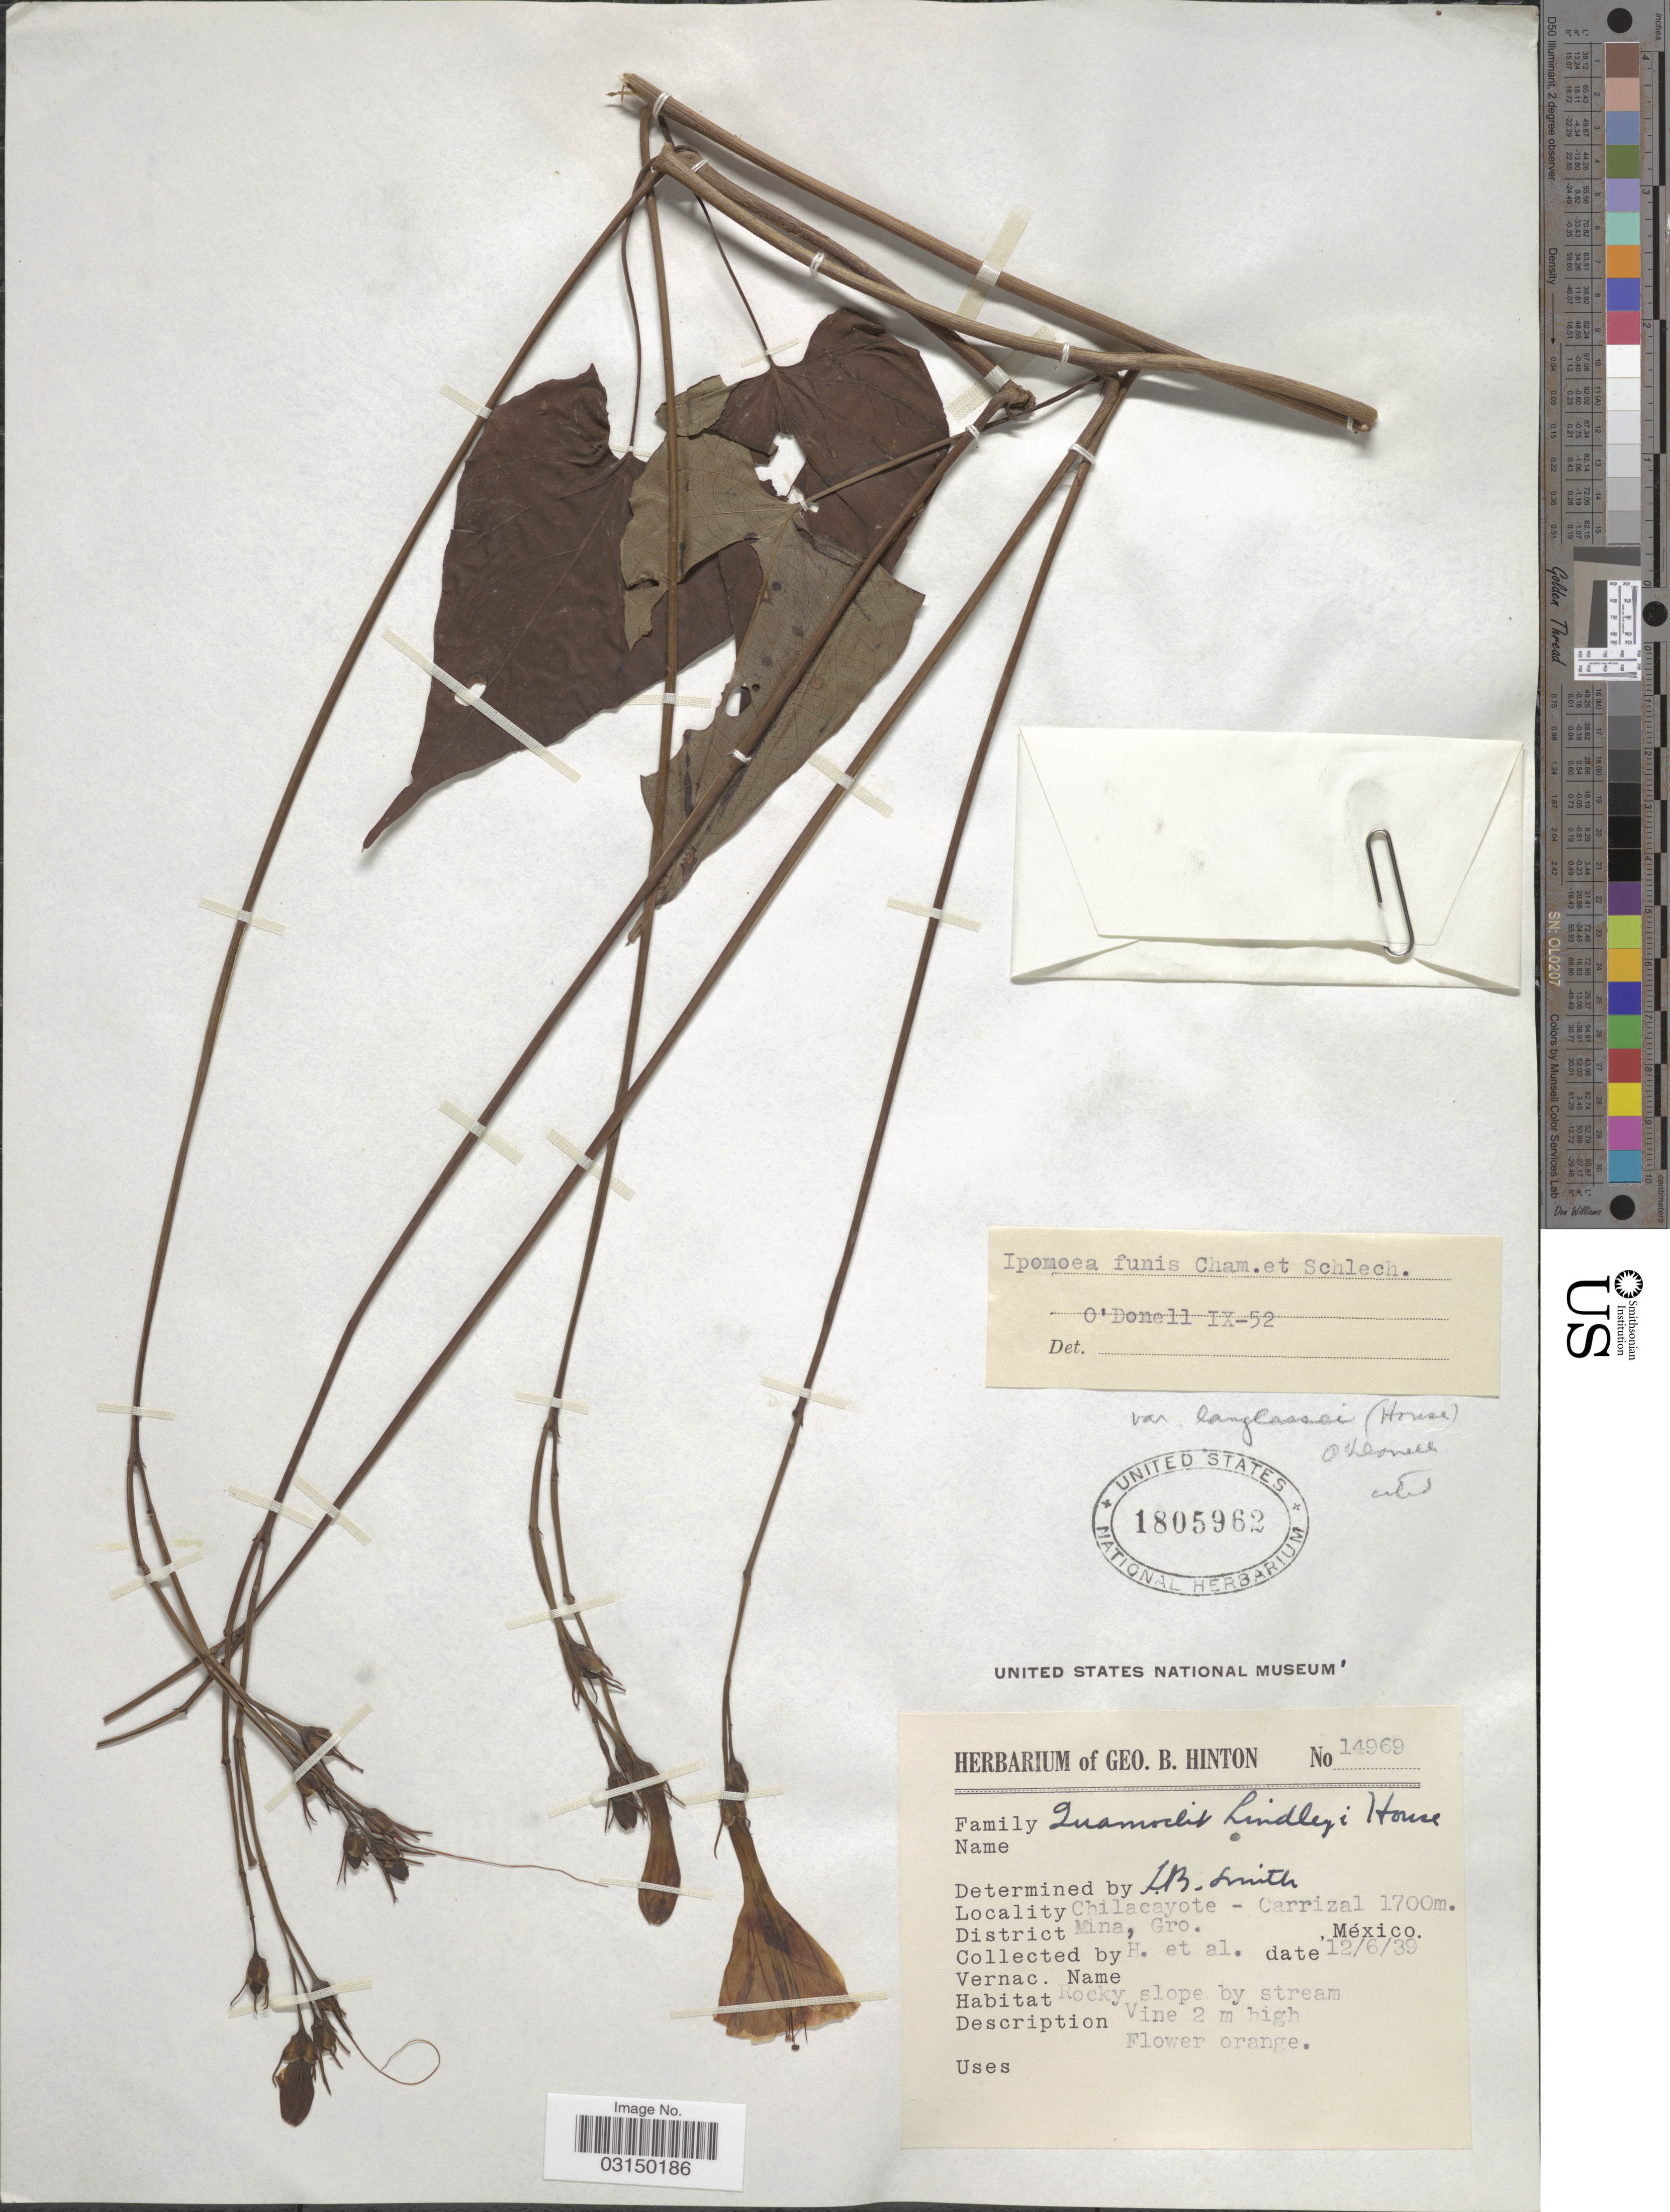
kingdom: Plantae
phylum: Tracheophyta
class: Magnoliopsida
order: Solanales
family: Convolvulaceae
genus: Ipomoea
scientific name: Ipomoea funis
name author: Schltdl. & Cham.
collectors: G. B. Hinton & et al.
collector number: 14969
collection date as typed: Transcribed d/m/y: 12/6/39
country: Mexico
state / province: Guerrero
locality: Chilacayote-Carrizal. District Mina, Gro.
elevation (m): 1700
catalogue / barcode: US 1805962